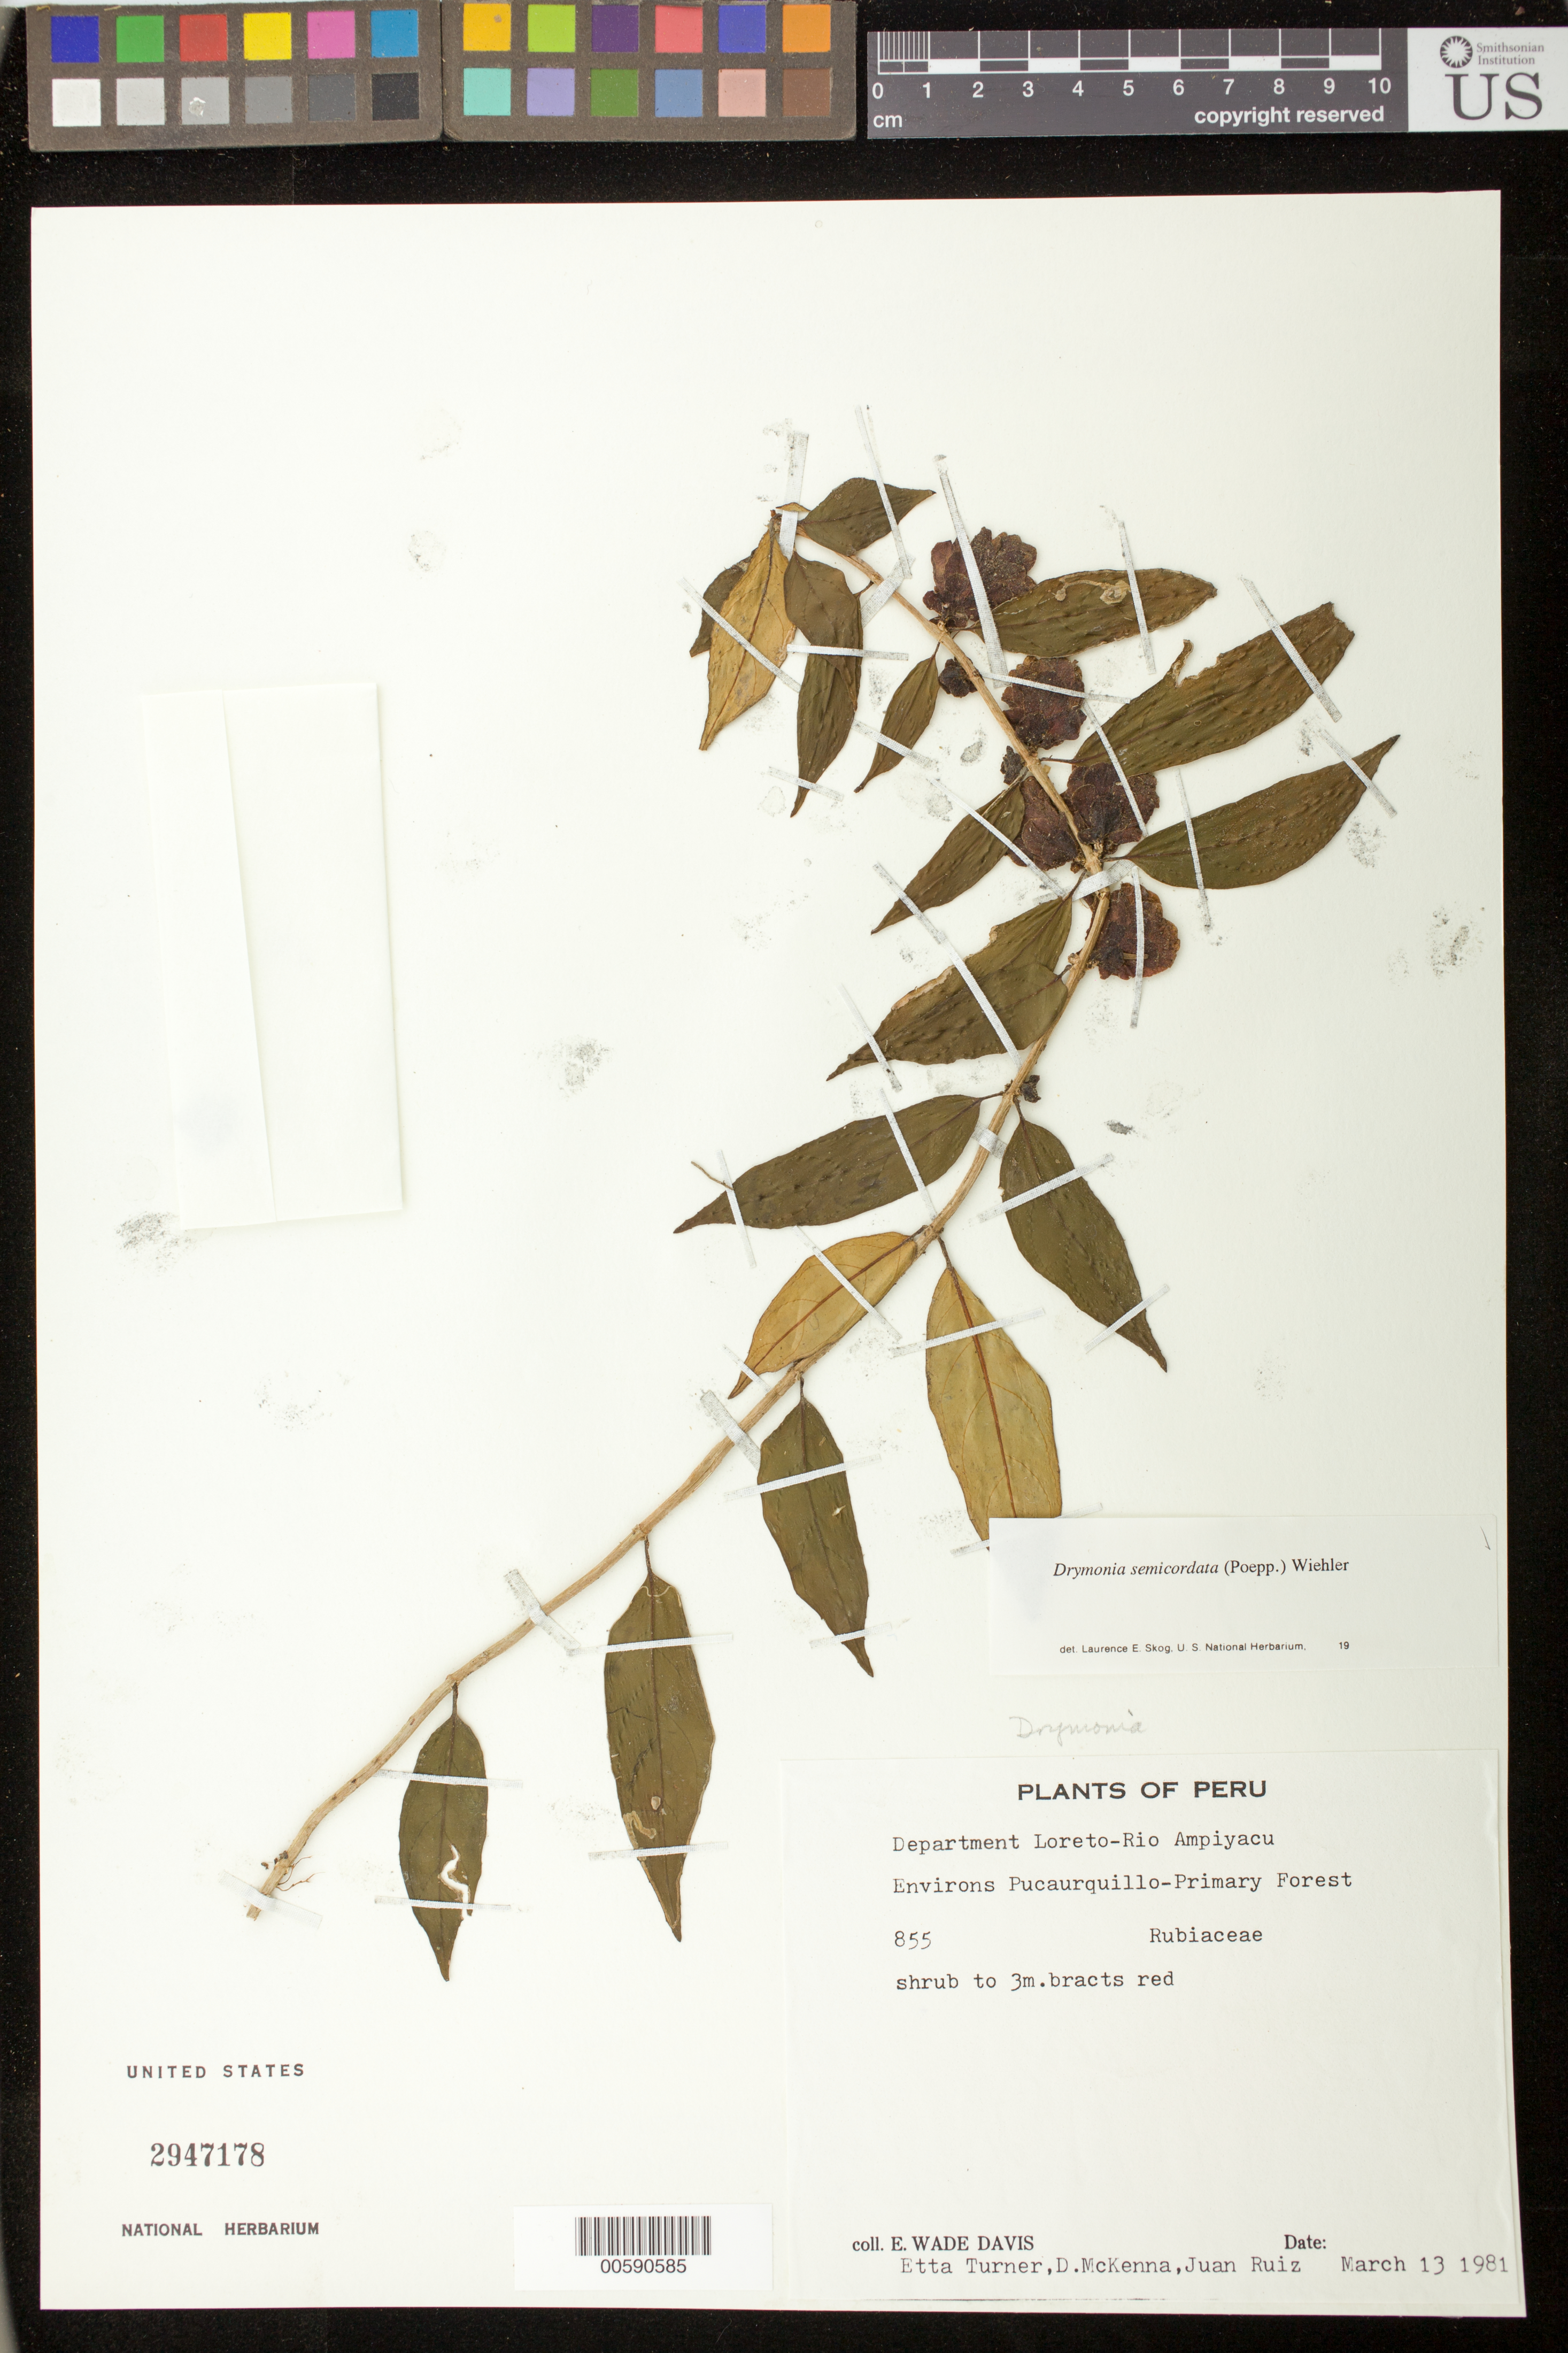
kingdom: Plantae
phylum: Tracheophyta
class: Magnoliopsida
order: Lamiales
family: Gesneriaceae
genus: Drymonia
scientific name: Drymonia semicordata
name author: (Poepp.) Wiehler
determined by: Skog, Laurence E.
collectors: E. W. Davis, E. Turner, D. McKenna & J. Ruiz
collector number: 855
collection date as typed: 13 Mar 1981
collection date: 1981-03-13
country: Peru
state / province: Loreto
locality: Rio Ampiyacu, environs Pucaurquillo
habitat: Primary forest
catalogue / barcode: US 2947178